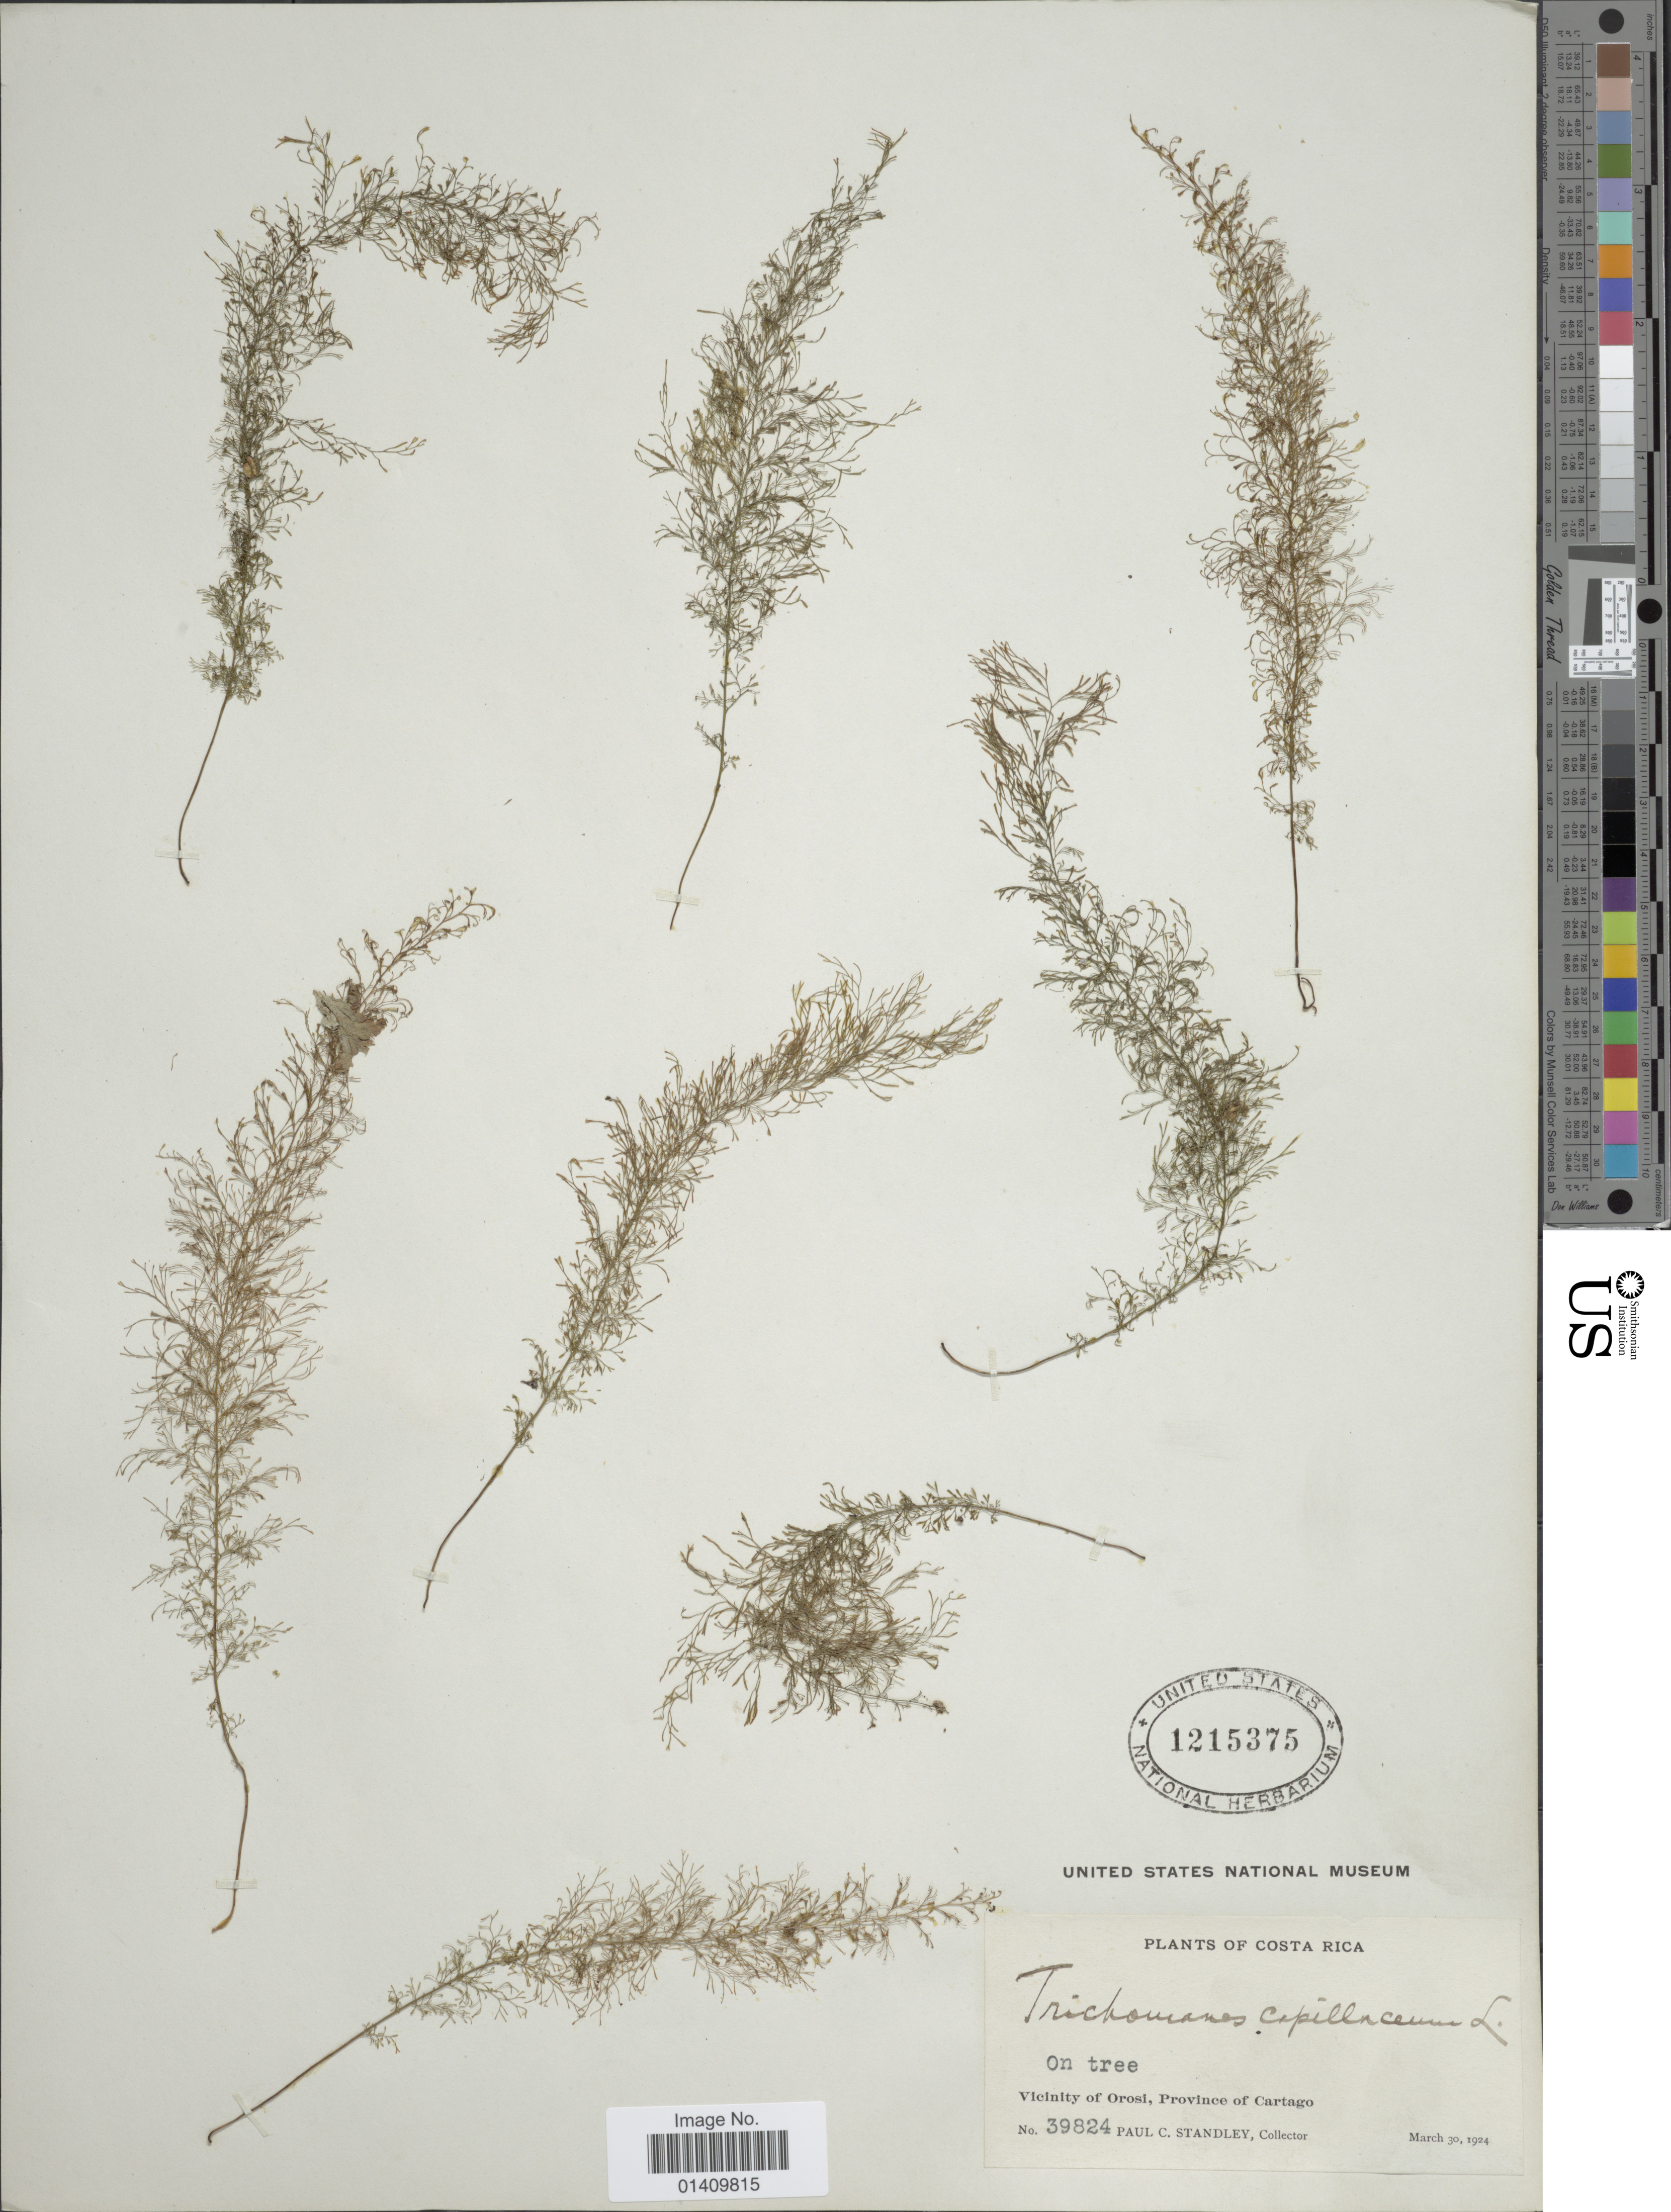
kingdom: Plantae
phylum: Tracheophyta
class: Polypodiopsida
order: Hymenophyllales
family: Hymenophyllaceae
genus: Polyphlebium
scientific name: Polyphlebium angustatum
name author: (Carmich.) Ebihara & Dubuisson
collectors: P. C. Standley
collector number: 39824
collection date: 1924-03-30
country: Costa Rica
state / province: Cartago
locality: Vicinity of Orosi province of Cartago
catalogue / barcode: US 1215375